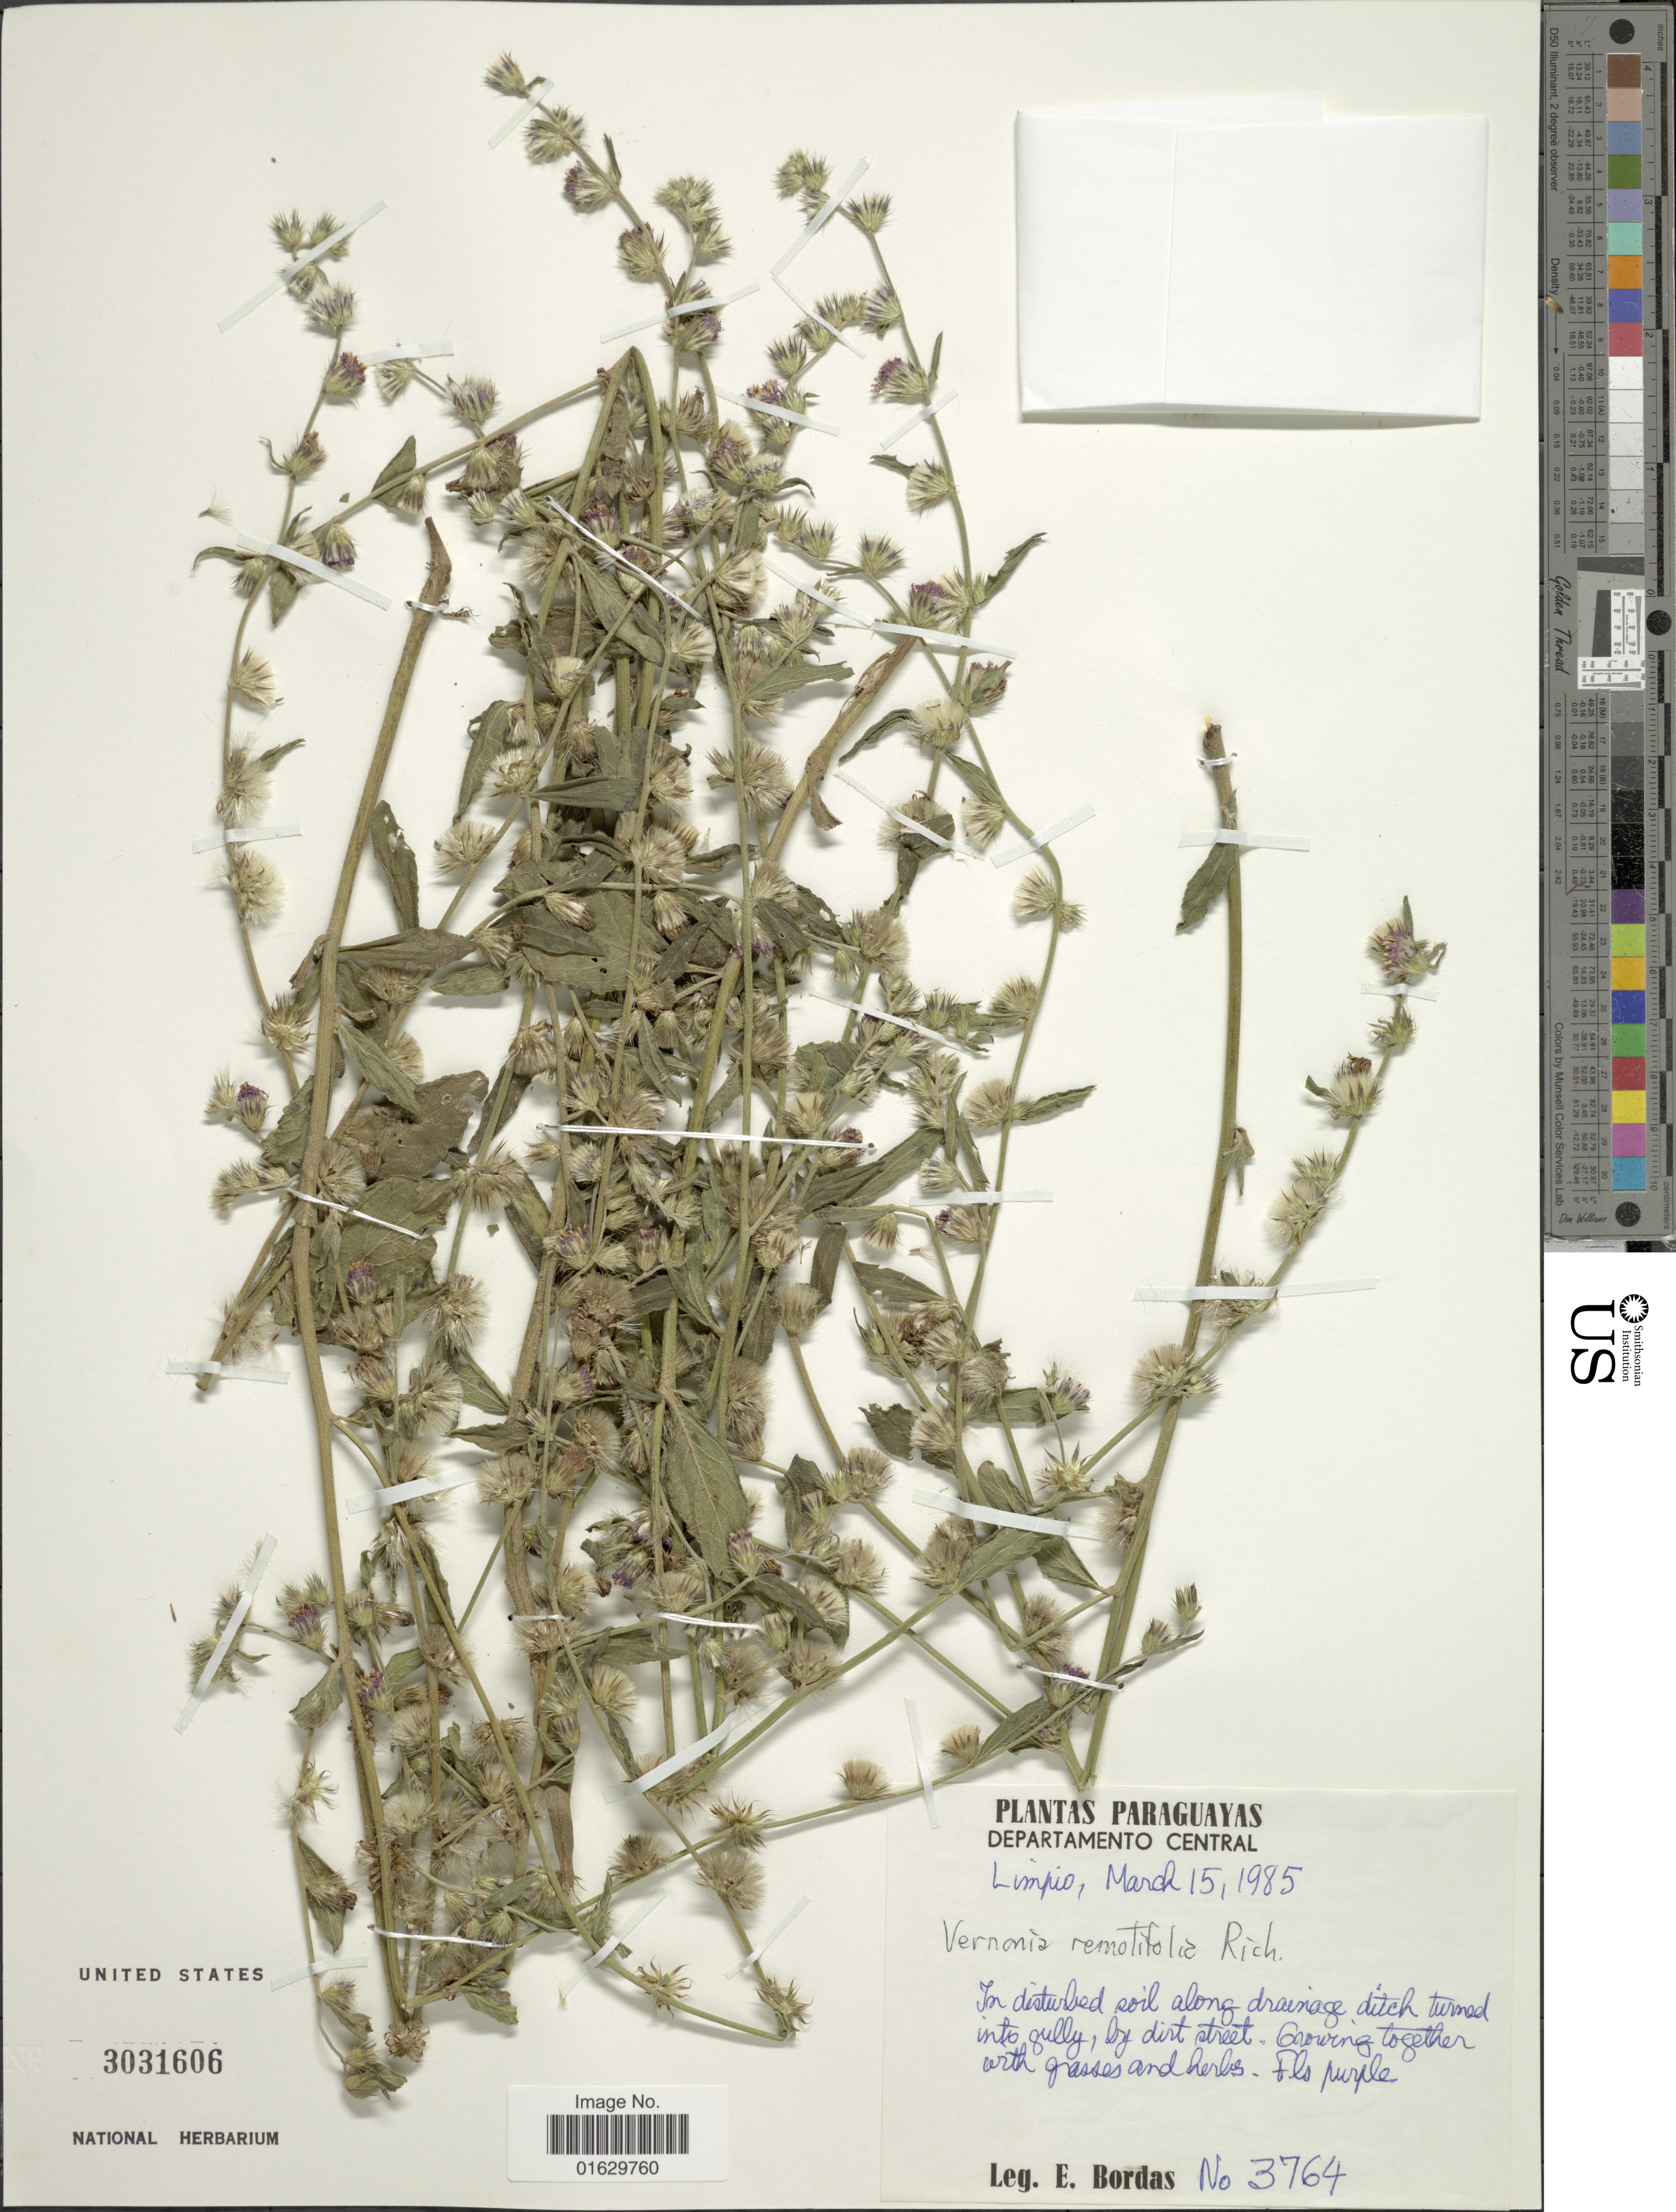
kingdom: Plantae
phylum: Tracheophyta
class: Magnoliopsida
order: Asterales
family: Asteraceae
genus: Lepidaploa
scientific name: Lepidaploa remotiflora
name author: (Rich.) H. Rob.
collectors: E. Bordas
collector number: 3764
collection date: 1985-03-15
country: Paraguay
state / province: Central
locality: Departamento Central, Limpio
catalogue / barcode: US 3031606